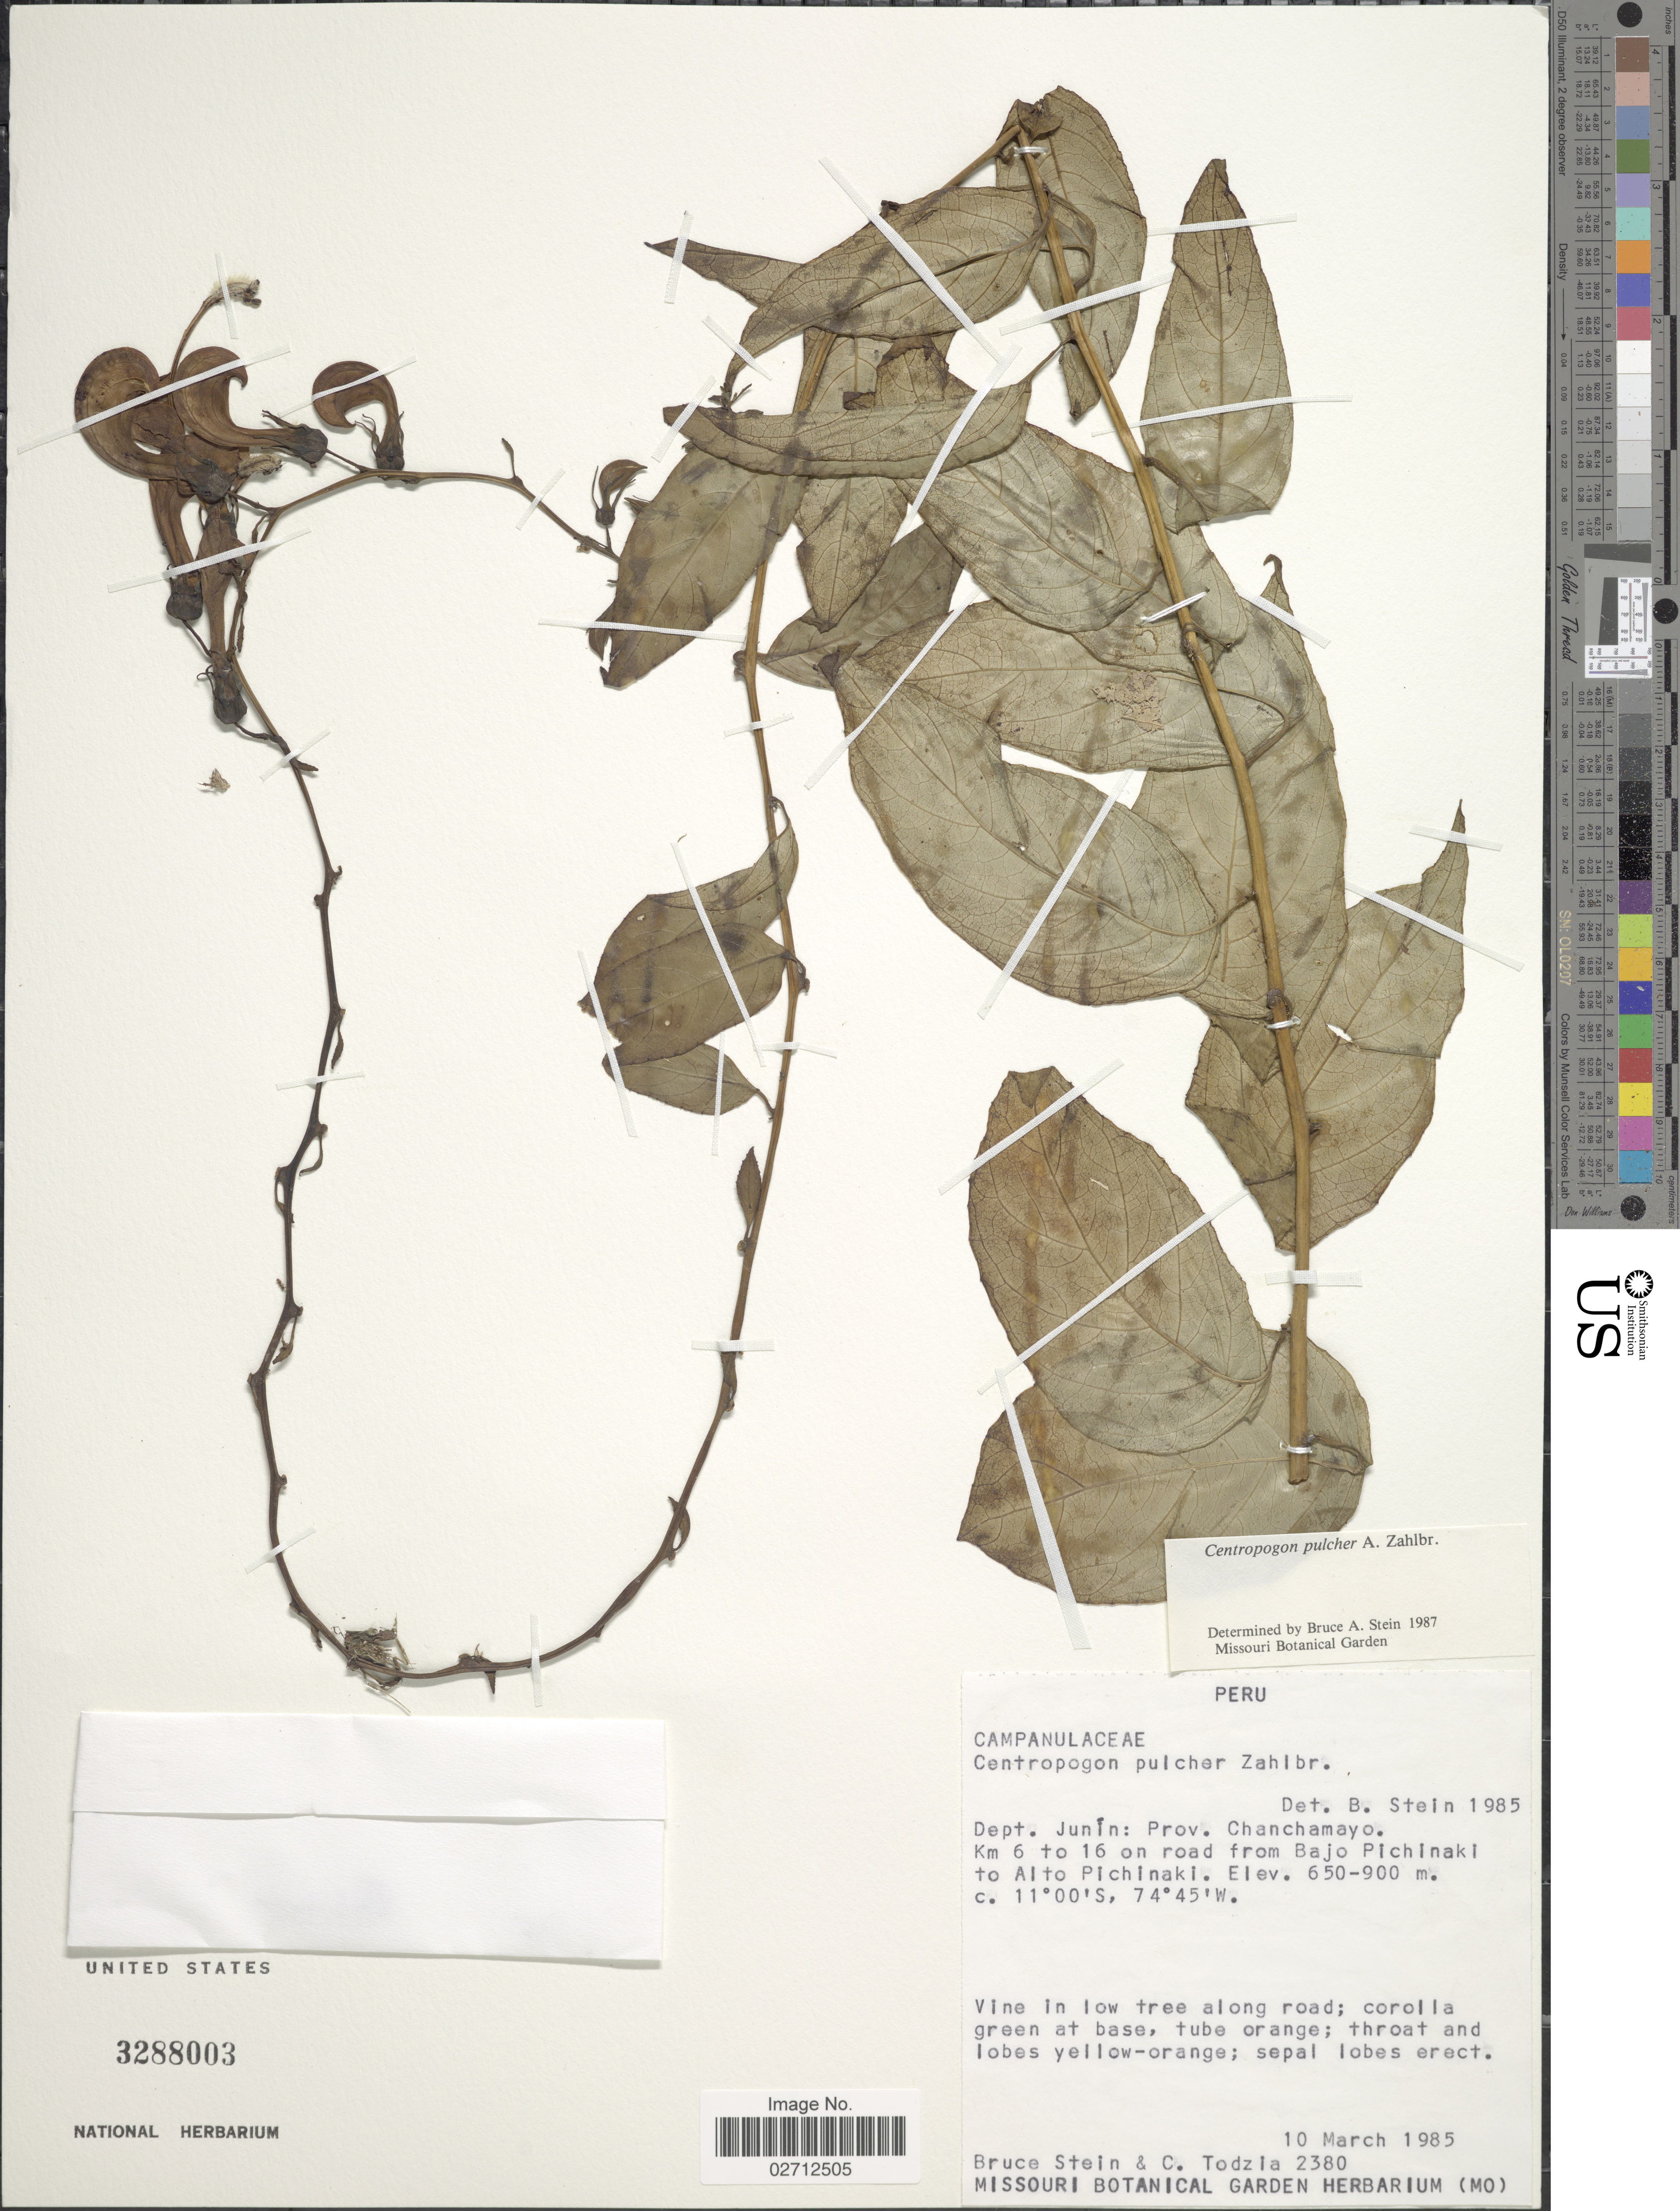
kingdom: Plantae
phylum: Tracheophyta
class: Magnoliopsida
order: Asterales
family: Campanulaceae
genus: Centropogon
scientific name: Centropogon pulcher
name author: Zahlbr.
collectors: B. A. Stein & C. A. Todzia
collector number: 2380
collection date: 1985-03-10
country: Peru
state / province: Junín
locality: Dept. Junín: Prov. Chanchamayo. Km 6 to 16 on road from Bajo Pichinaki to Alto Pichinaki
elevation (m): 650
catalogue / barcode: US 3288003